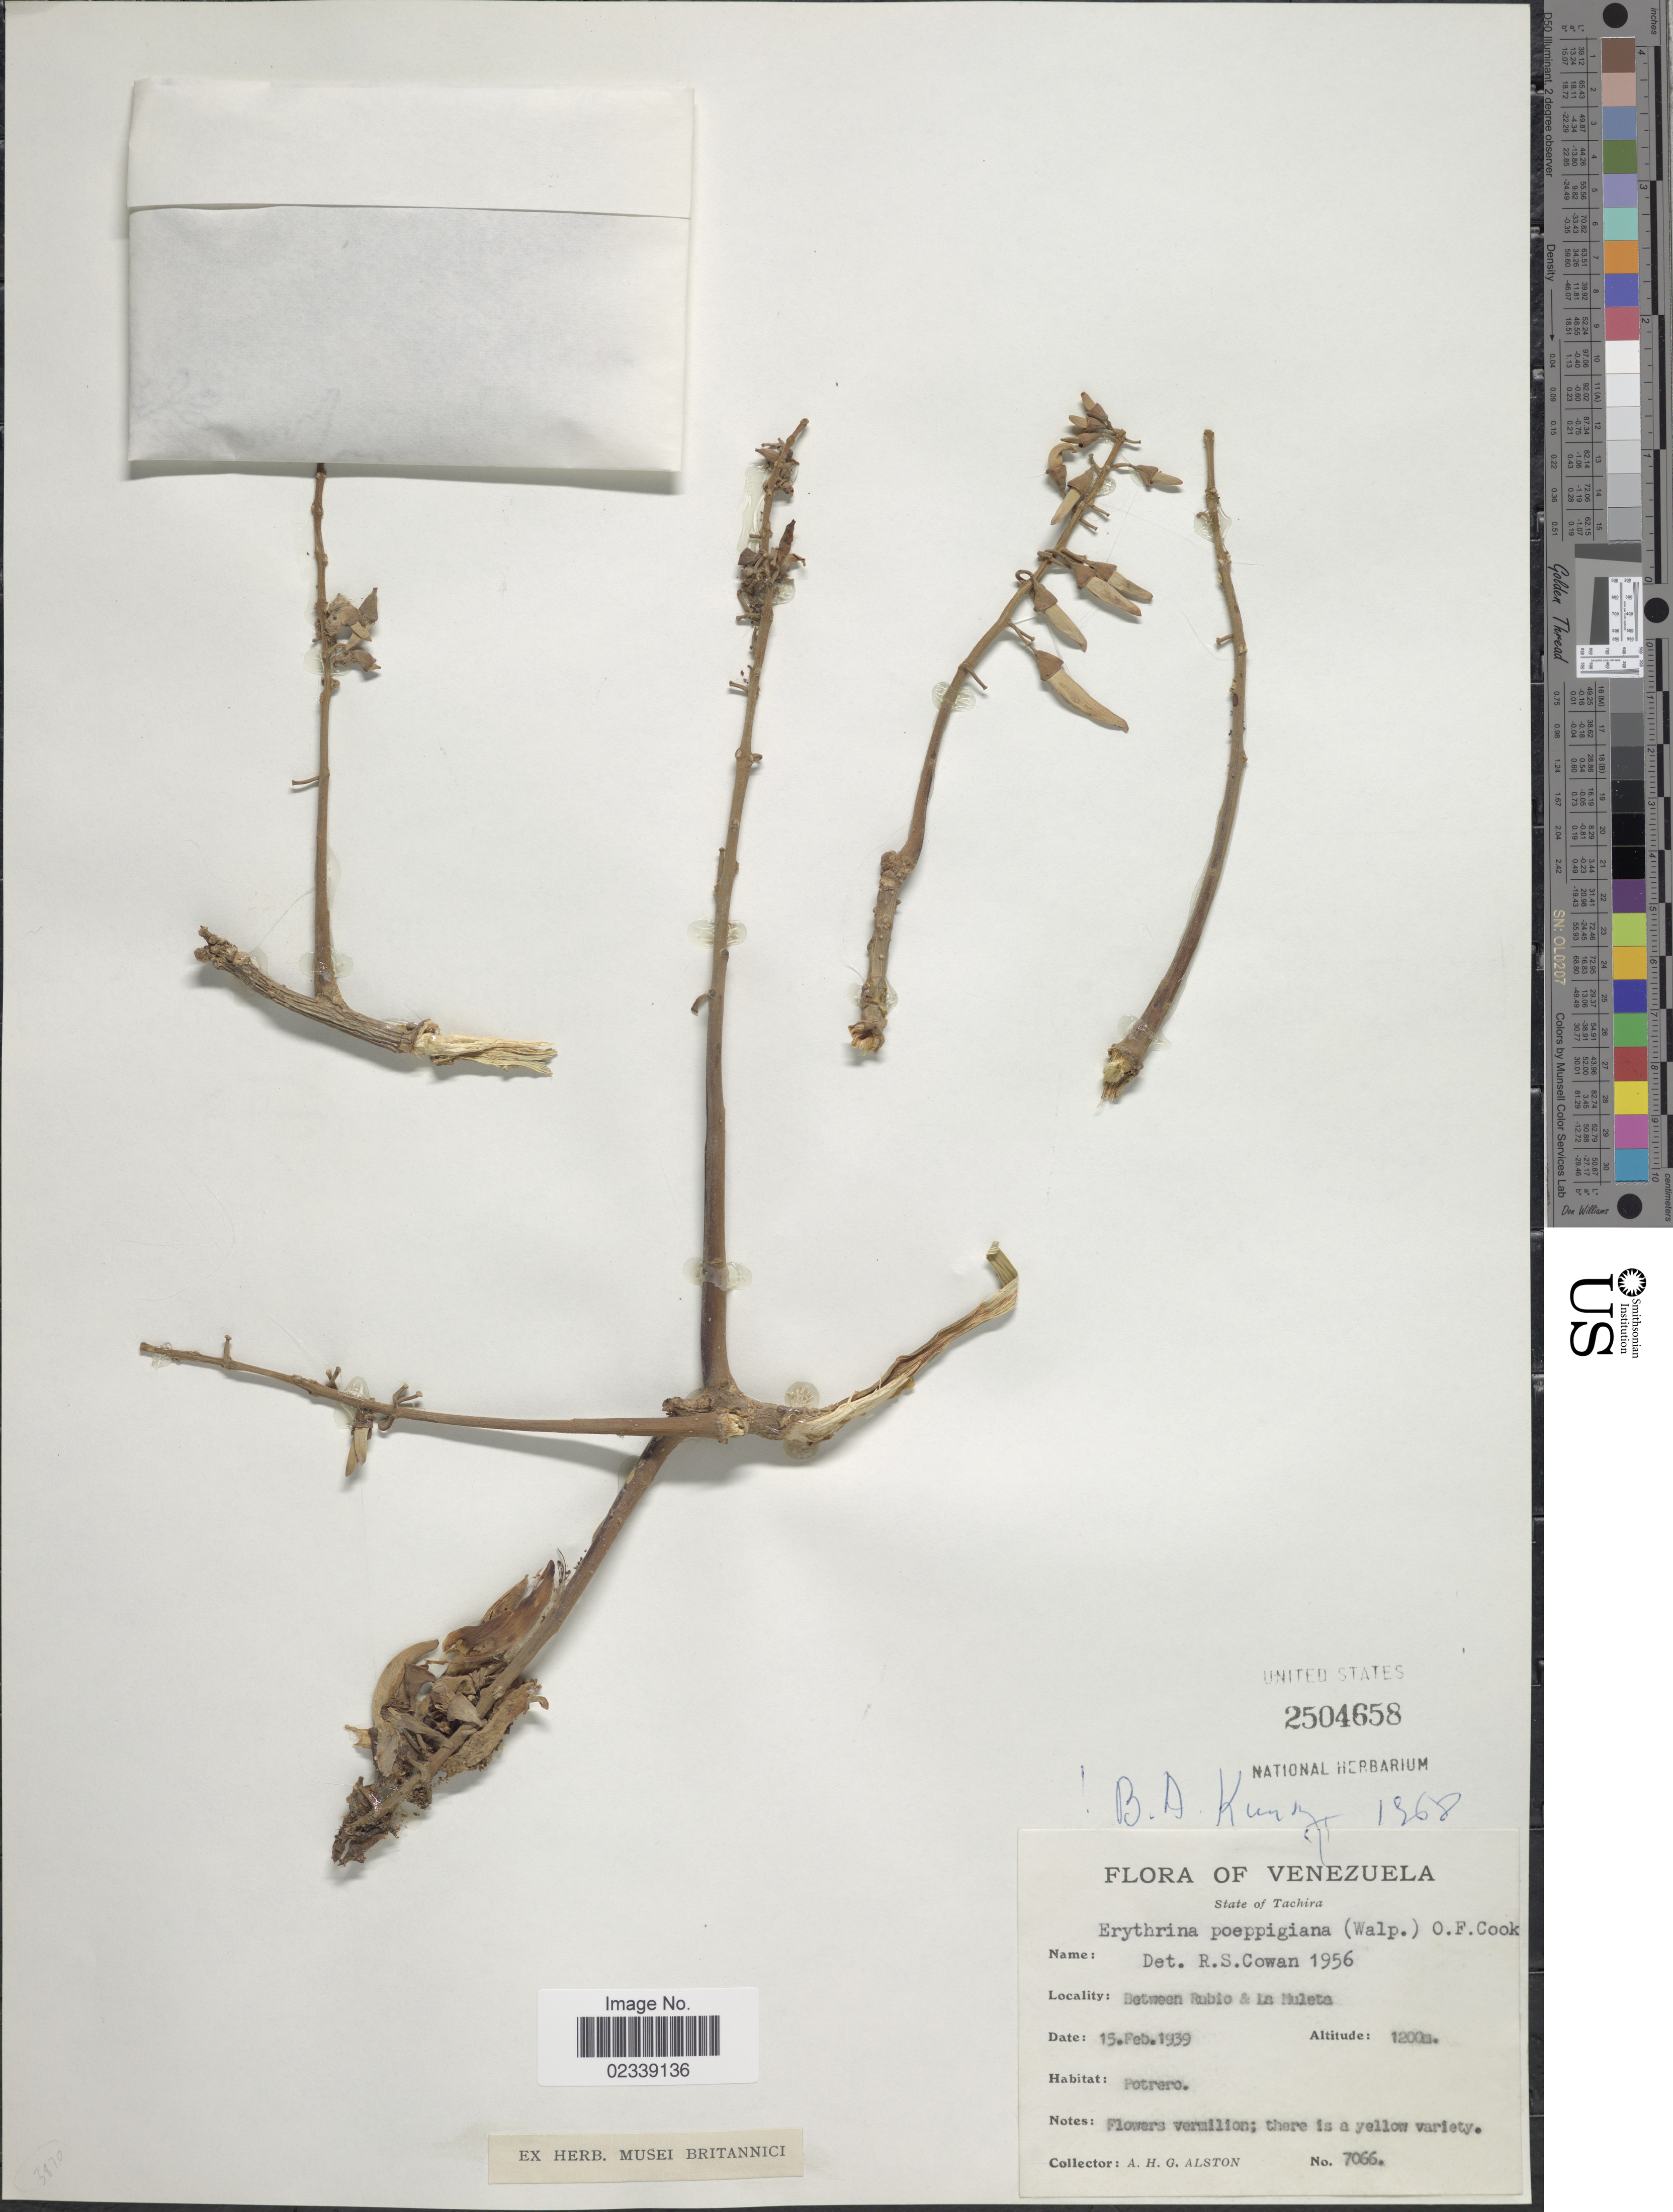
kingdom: Plantae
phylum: Tracheophyta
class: Magnoliopsida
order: Fabales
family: Fabaceae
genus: Erythrina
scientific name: Erythrina poeppigiana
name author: (Walp.) O.F. Cook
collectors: A. H. Alston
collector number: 7066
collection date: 1939-02-15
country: Venezuela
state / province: Tachira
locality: Between Rubio & La Muleta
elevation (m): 1200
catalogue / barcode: US 2504658